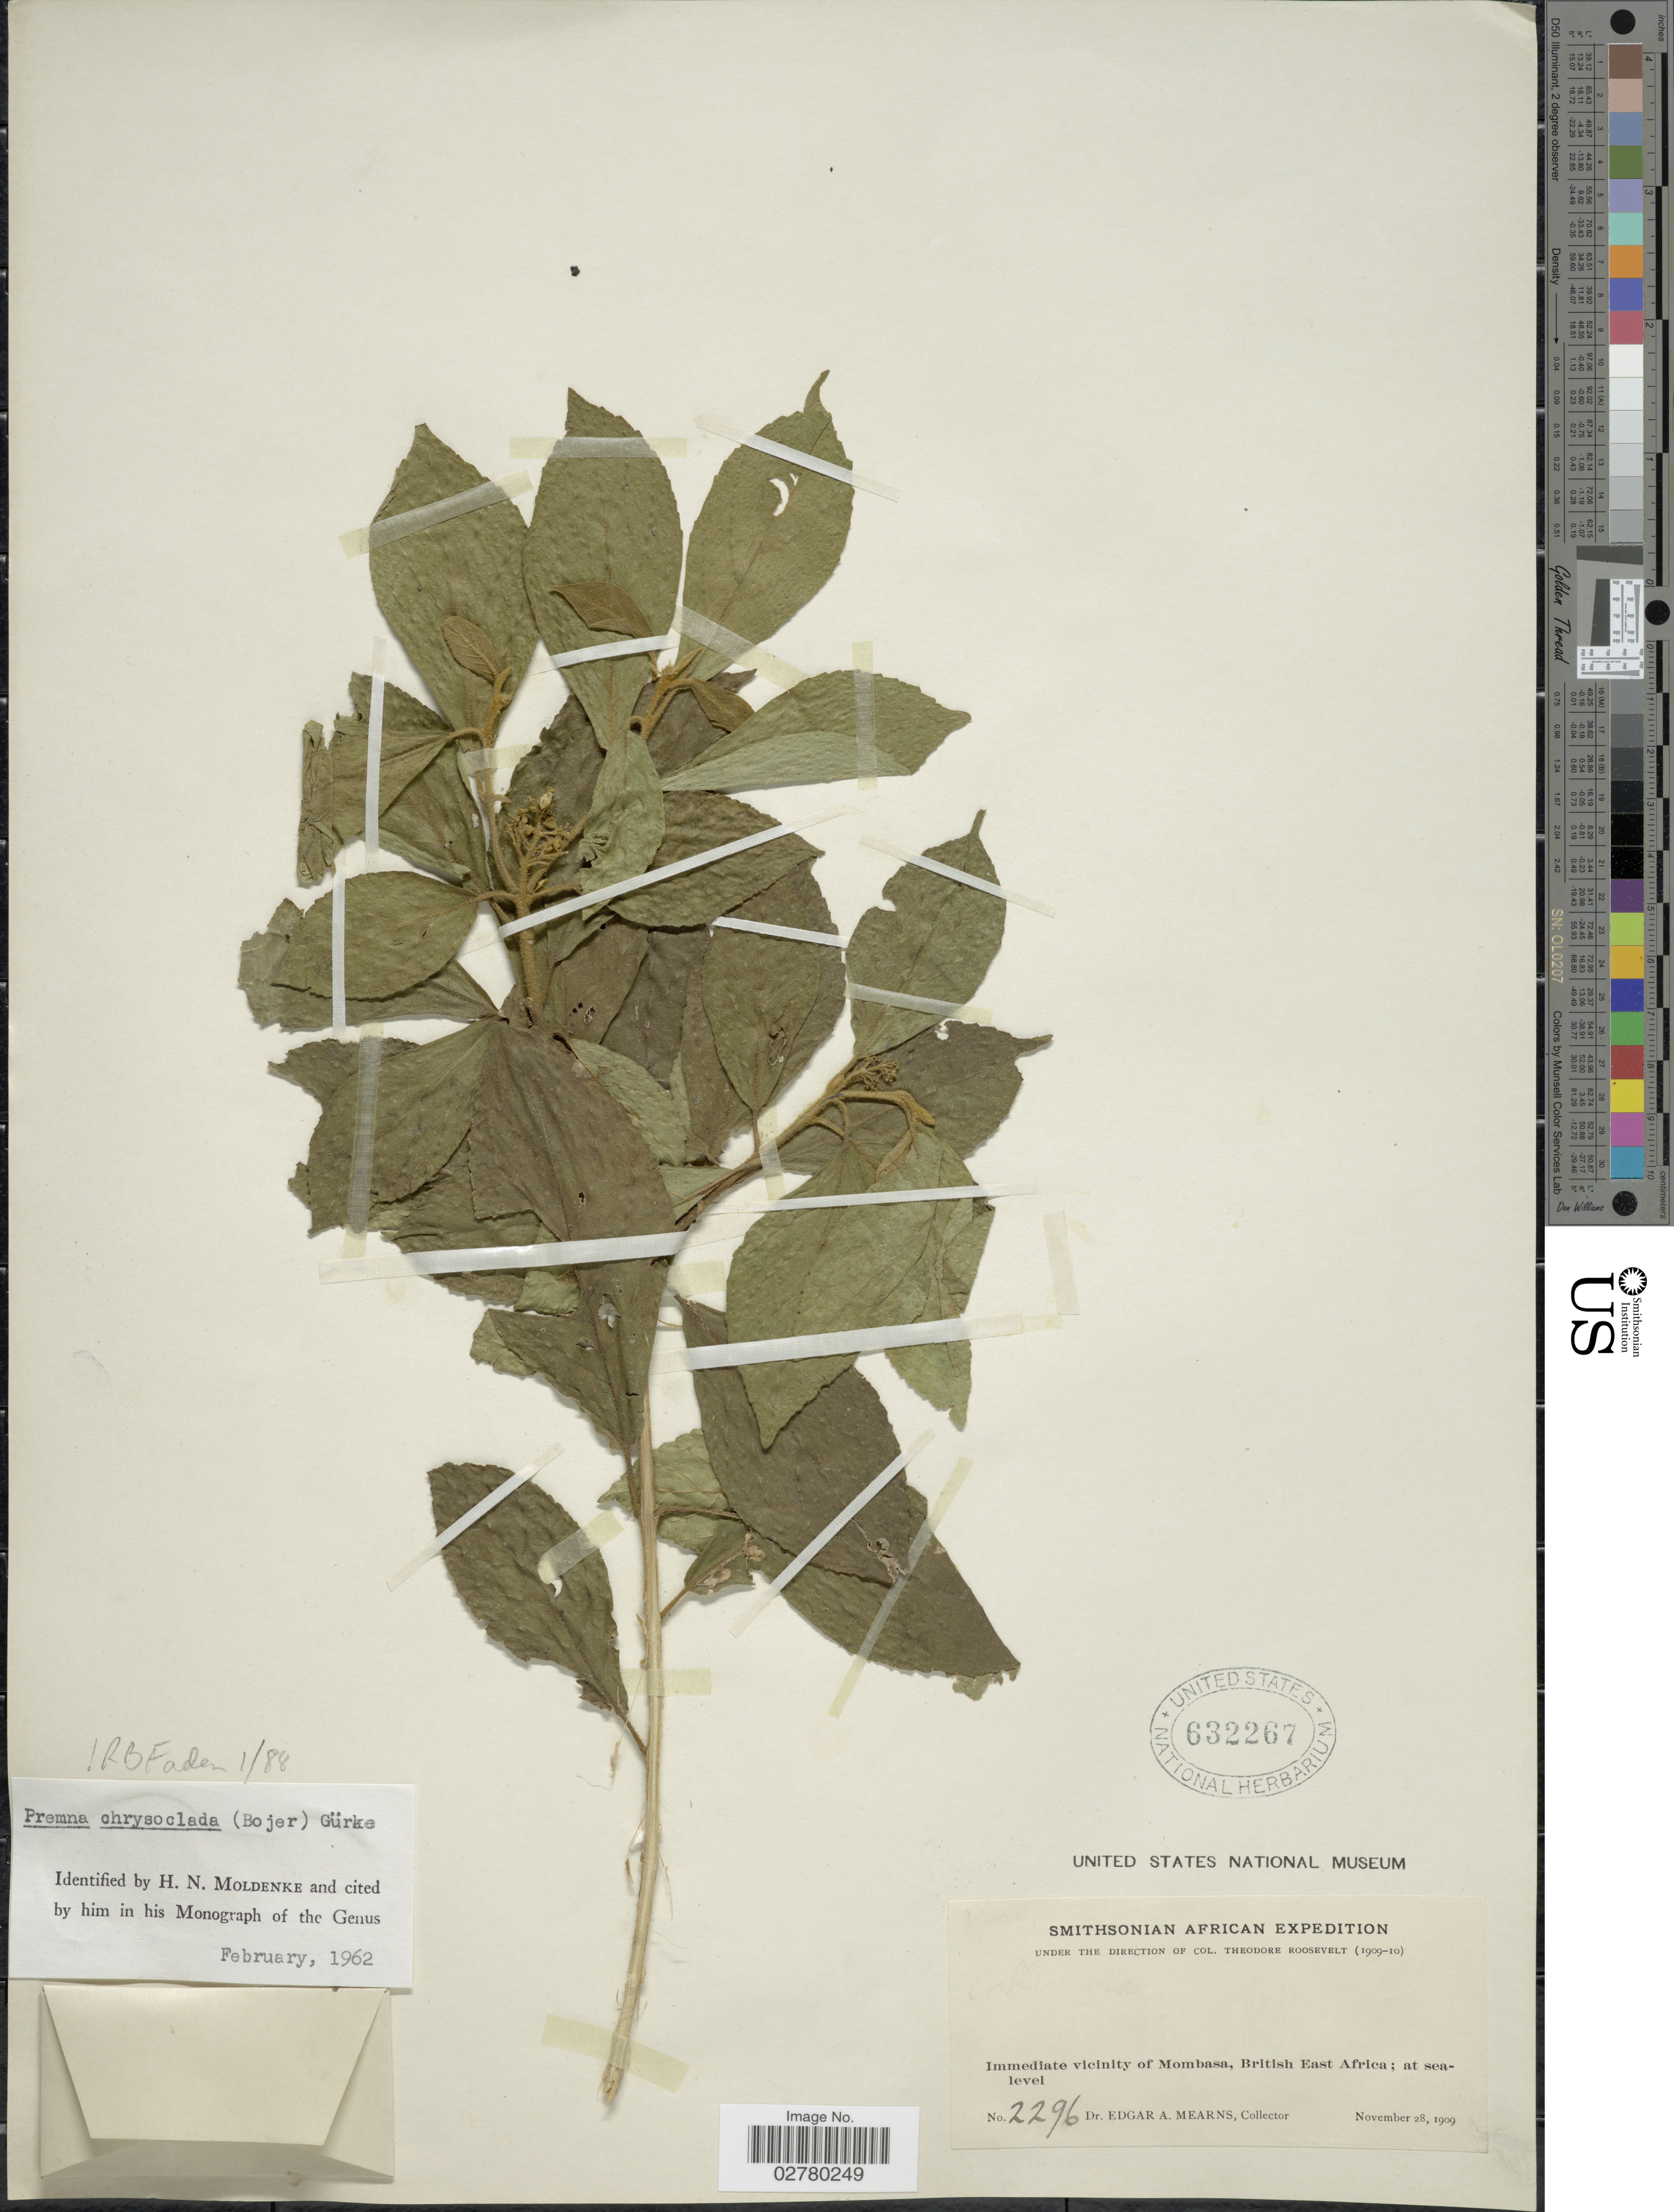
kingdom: Plantae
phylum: Tracheophyta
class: Magnoliopsida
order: Lamiales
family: Lamiaceae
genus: Premna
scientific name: Premna chrysoclada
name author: (Bojer) Gürke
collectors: E. A. Mearns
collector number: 2296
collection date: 1909-11-28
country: Kenya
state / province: Mombasa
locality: Immediate vicinity of Mambasa, British East Africa.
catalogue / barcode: US 632267